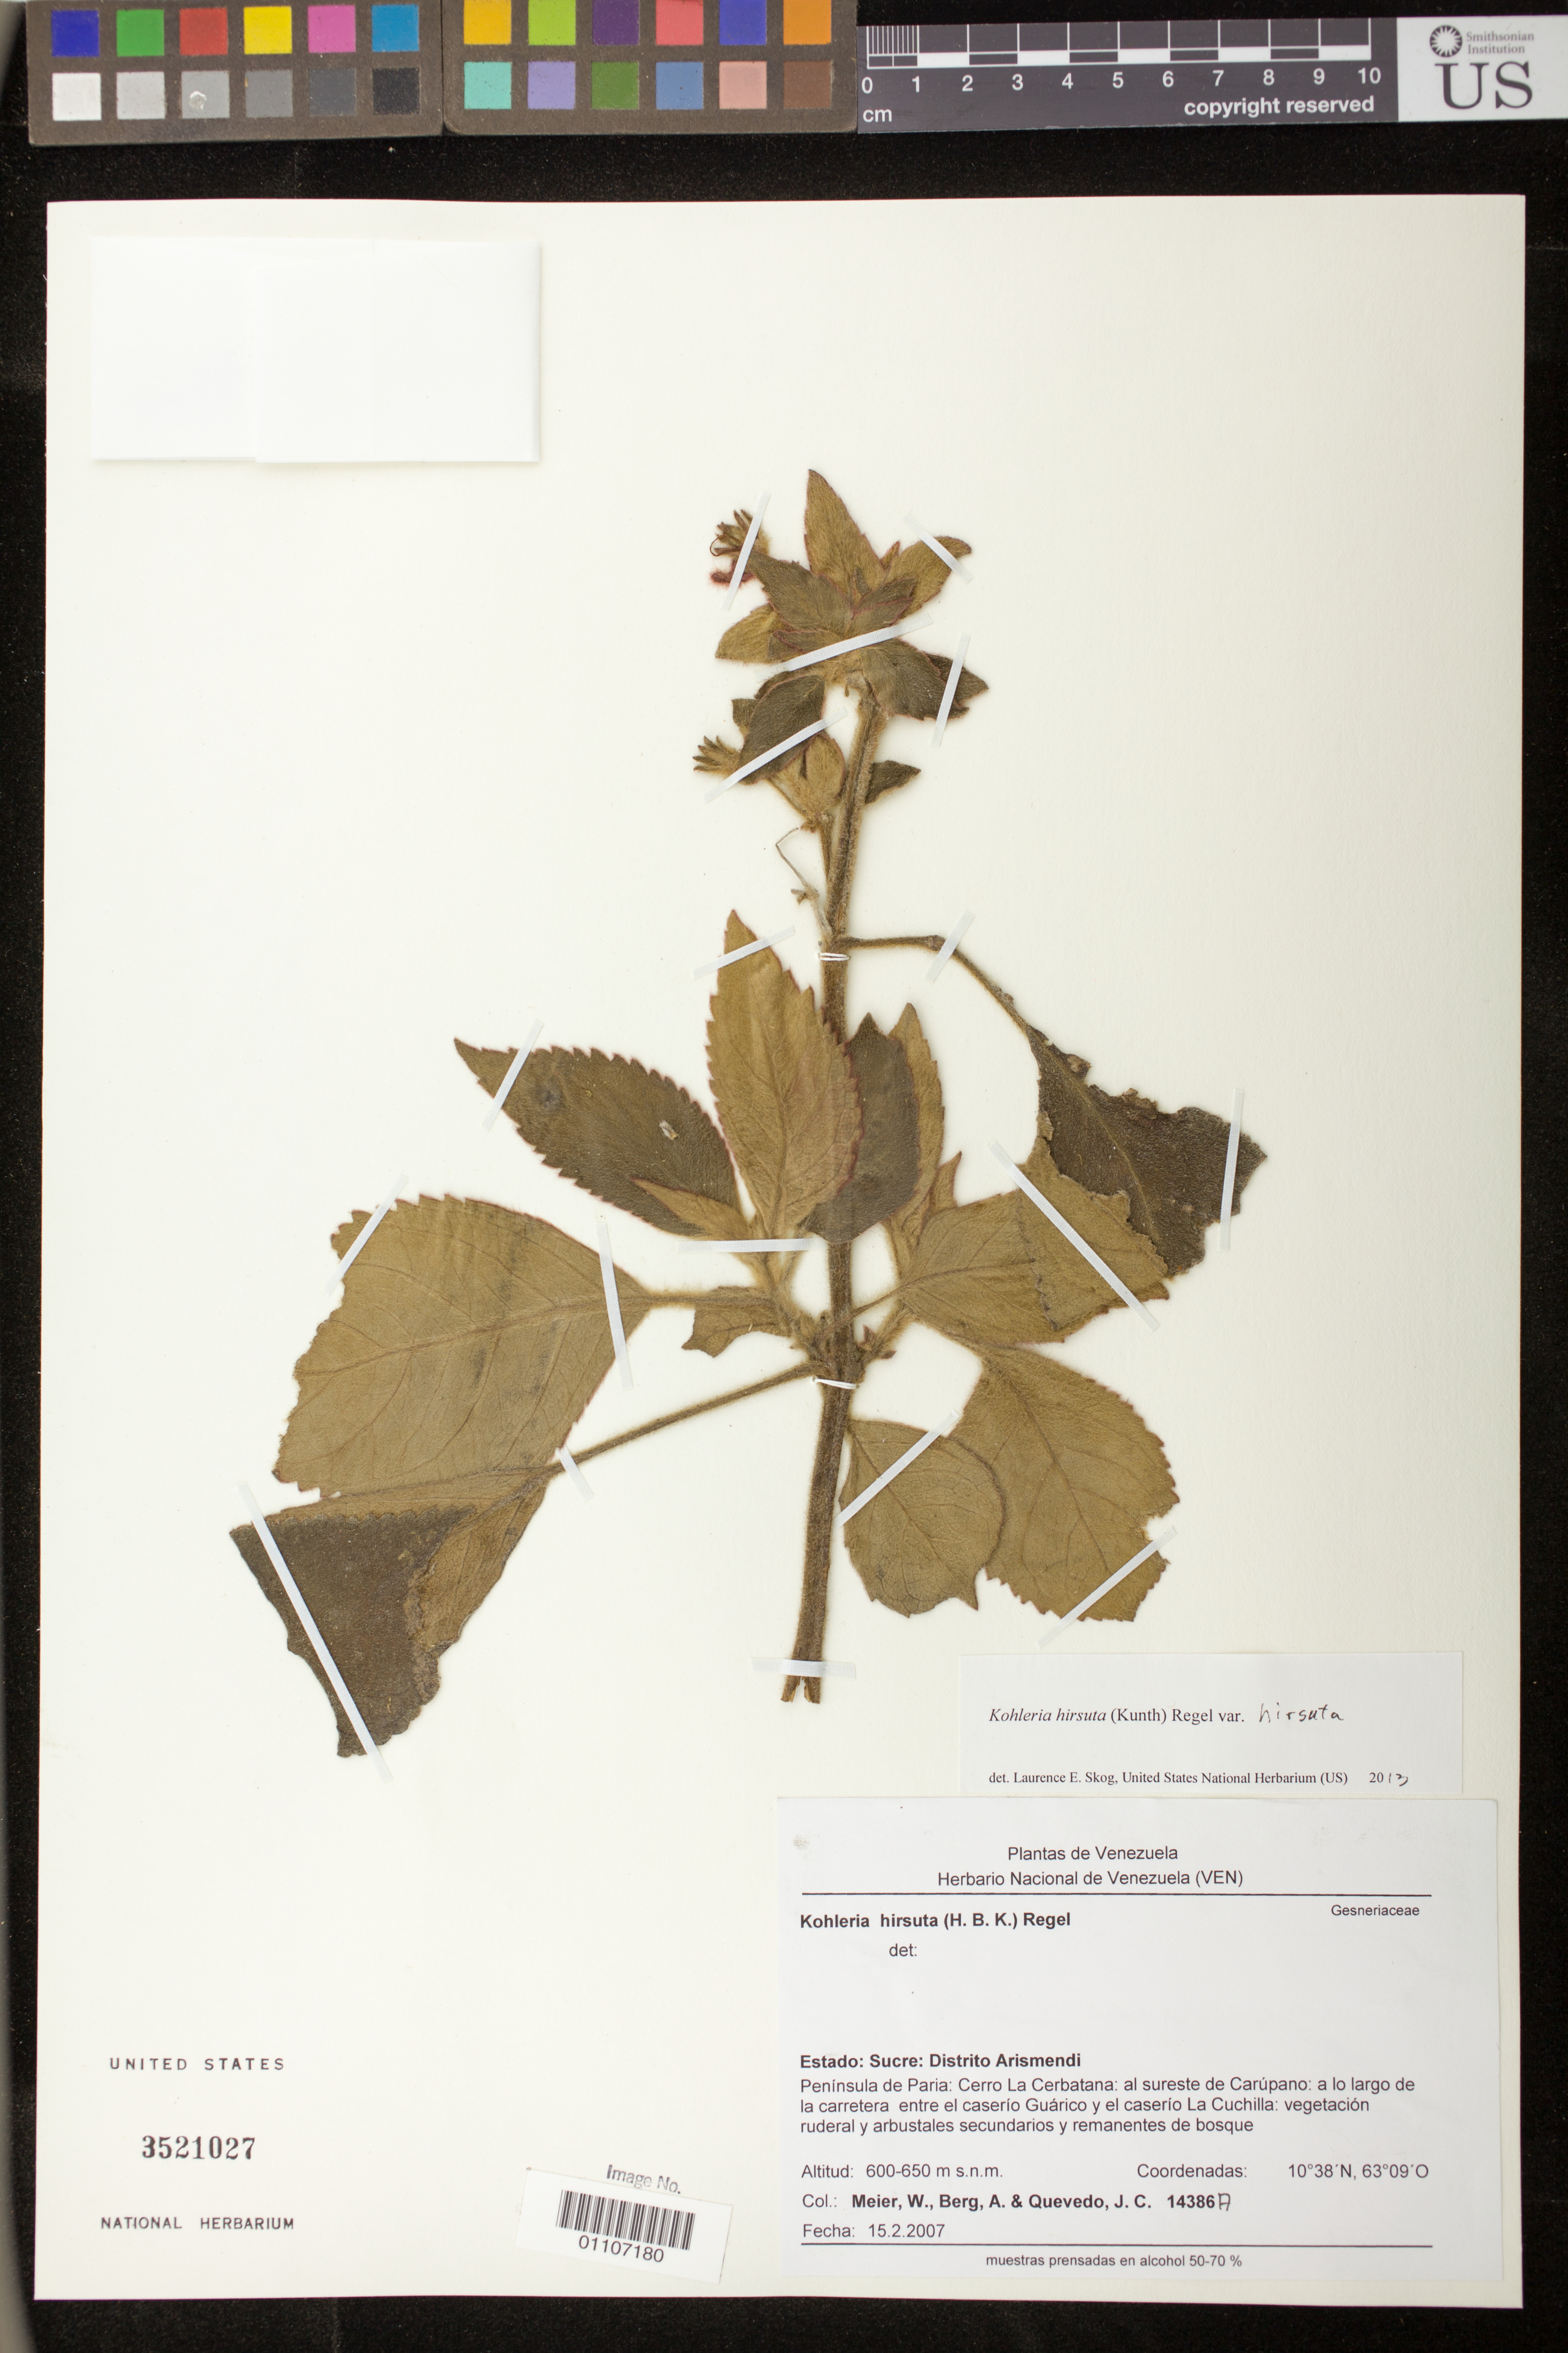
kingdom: Plantae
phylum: Tracheophyta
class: Magnoliopsida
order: Lamiales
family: Gesneriaceae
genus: Kohleria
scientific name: Kohleria hirsuta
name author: (Kunth) Regel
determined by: Skog, Laurence E.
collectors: W. Meier & A. Berg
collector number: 14386A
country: Venezuela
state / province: Sucre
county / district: Arismendi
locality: Peninsula de Paria, Cerro la Cerbatana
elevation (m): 530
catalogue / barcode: US 3521027